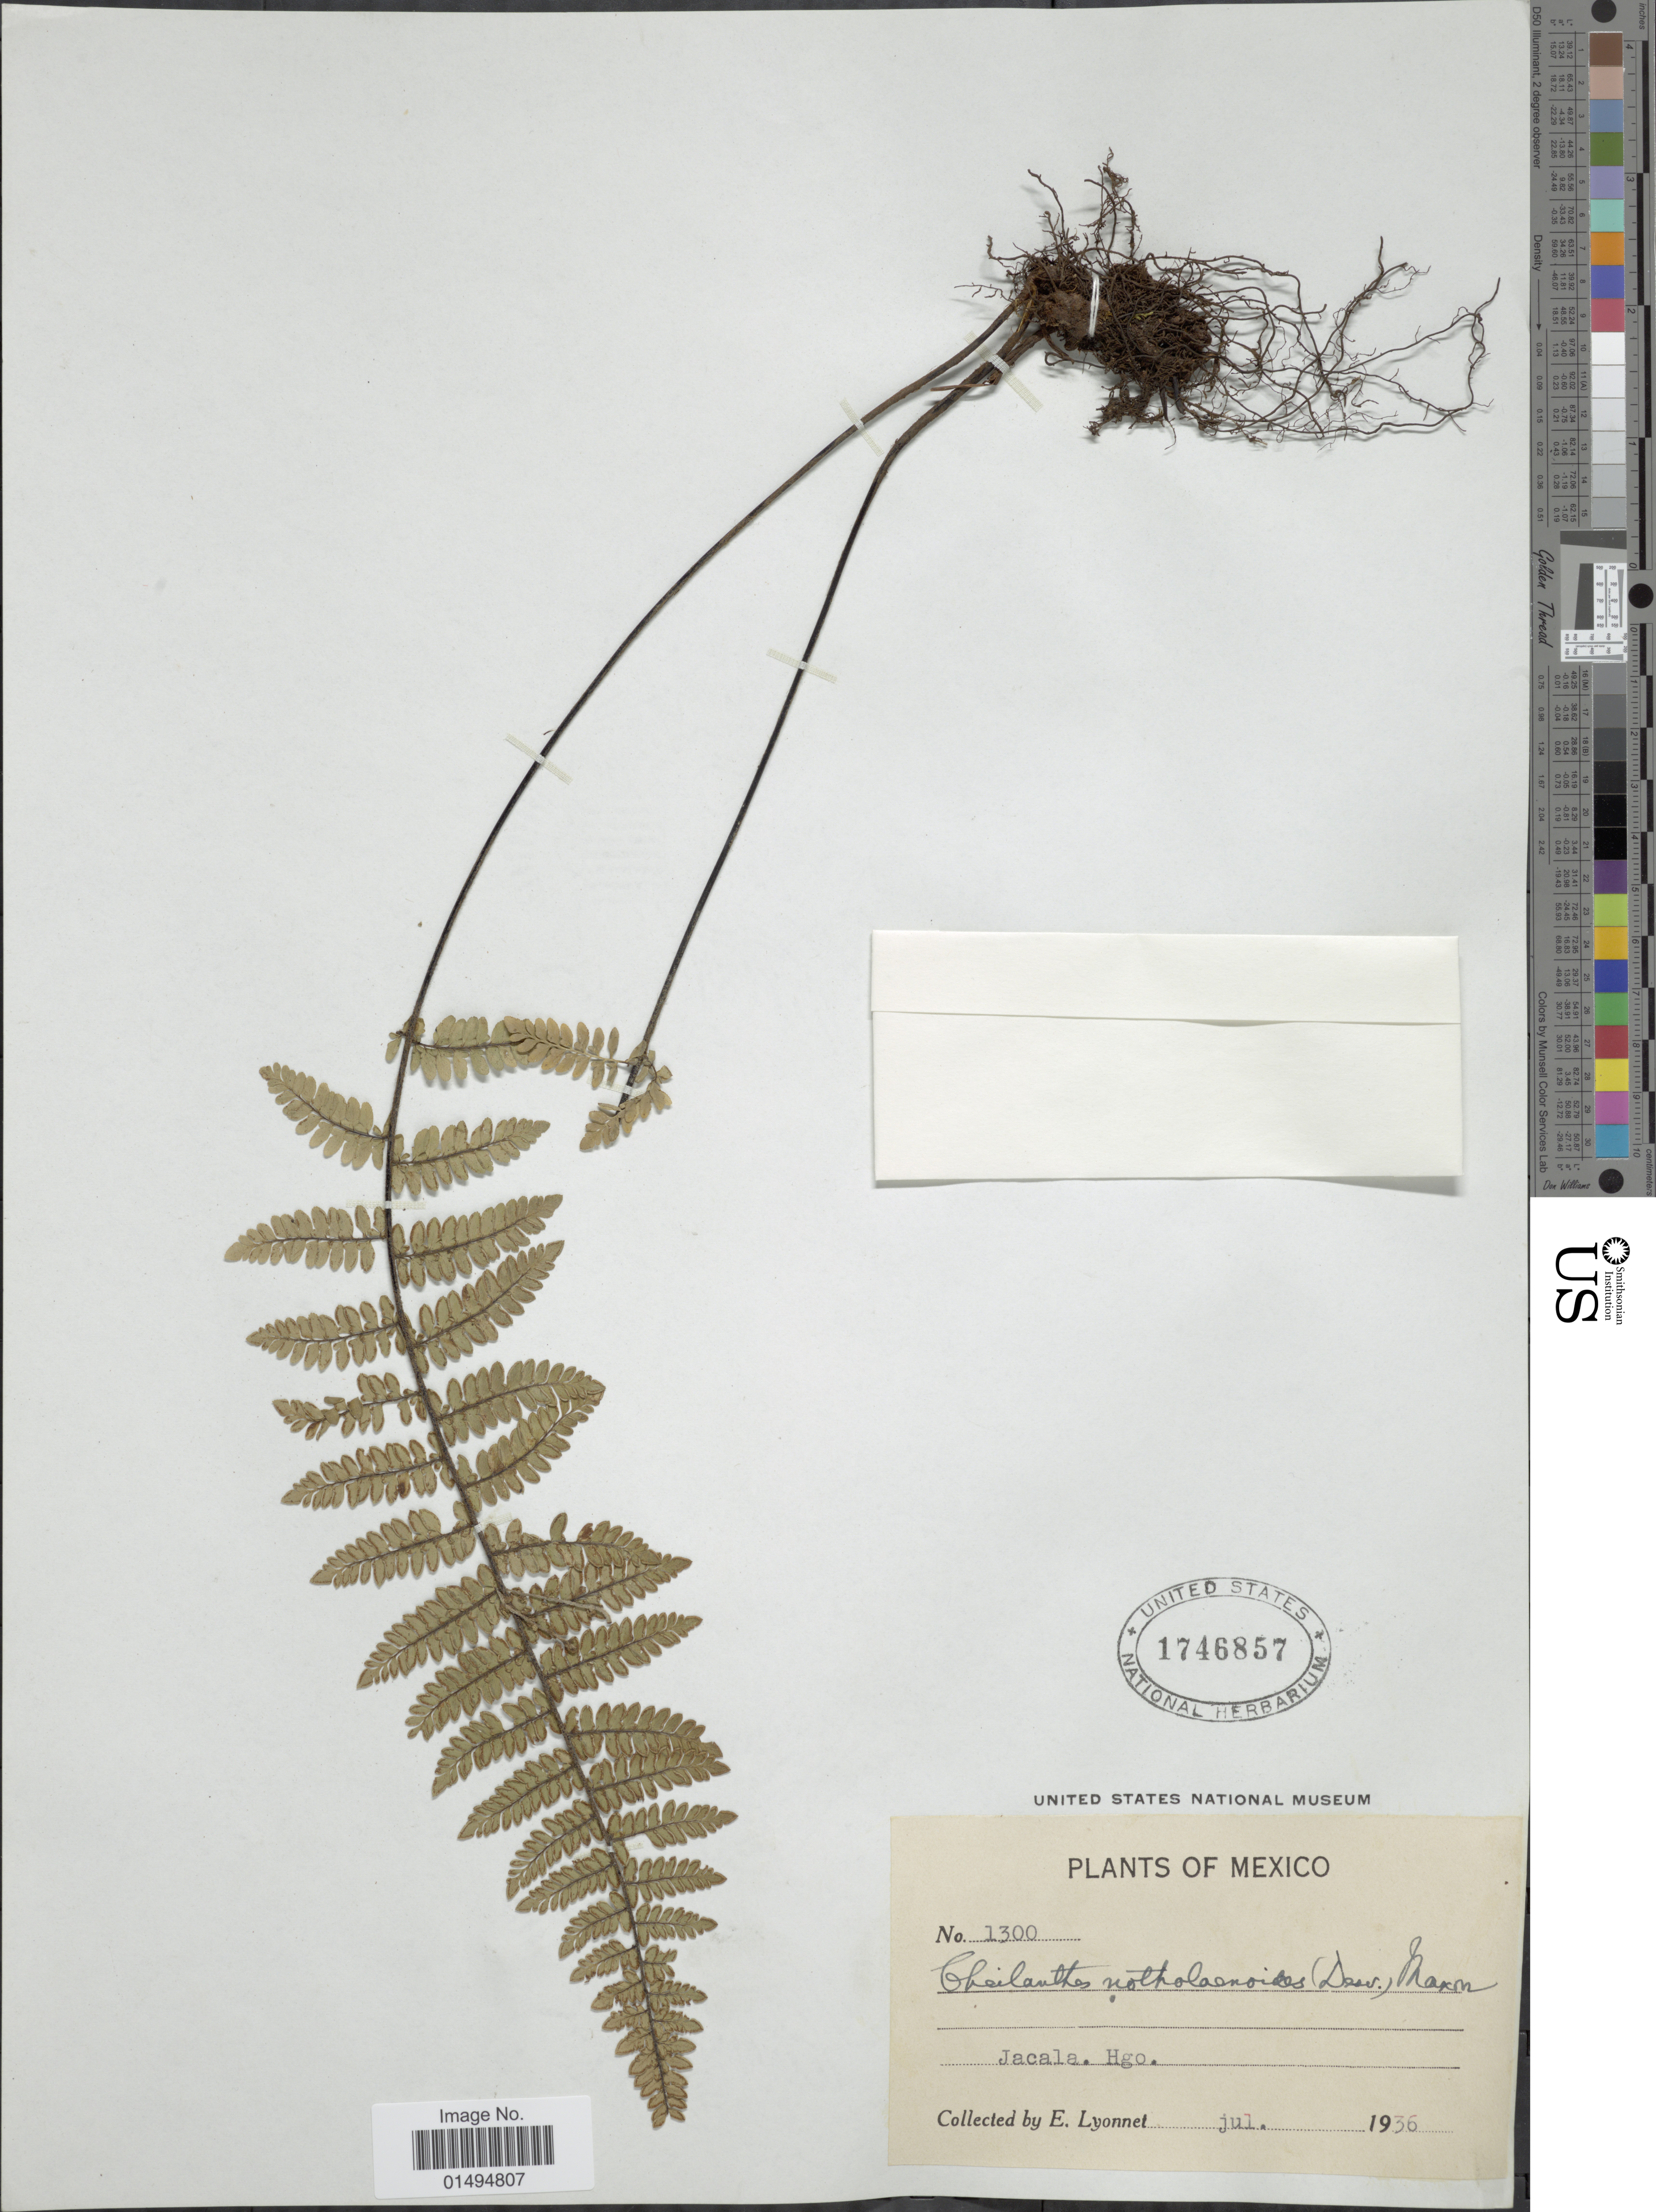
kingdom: Plantae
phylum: Tracheophyta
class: Polypodiopsida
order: Polypodiales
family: Pteridaceae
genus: Myriopteris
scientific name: Myriopteris notholaenoides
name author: (Desv.) Grusz & Windham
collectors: E. Lyonnet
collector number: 1300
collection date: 1936-07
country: Mexico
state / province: Hidalgo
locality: Jacala. Hgo.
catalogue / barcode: US 1746857